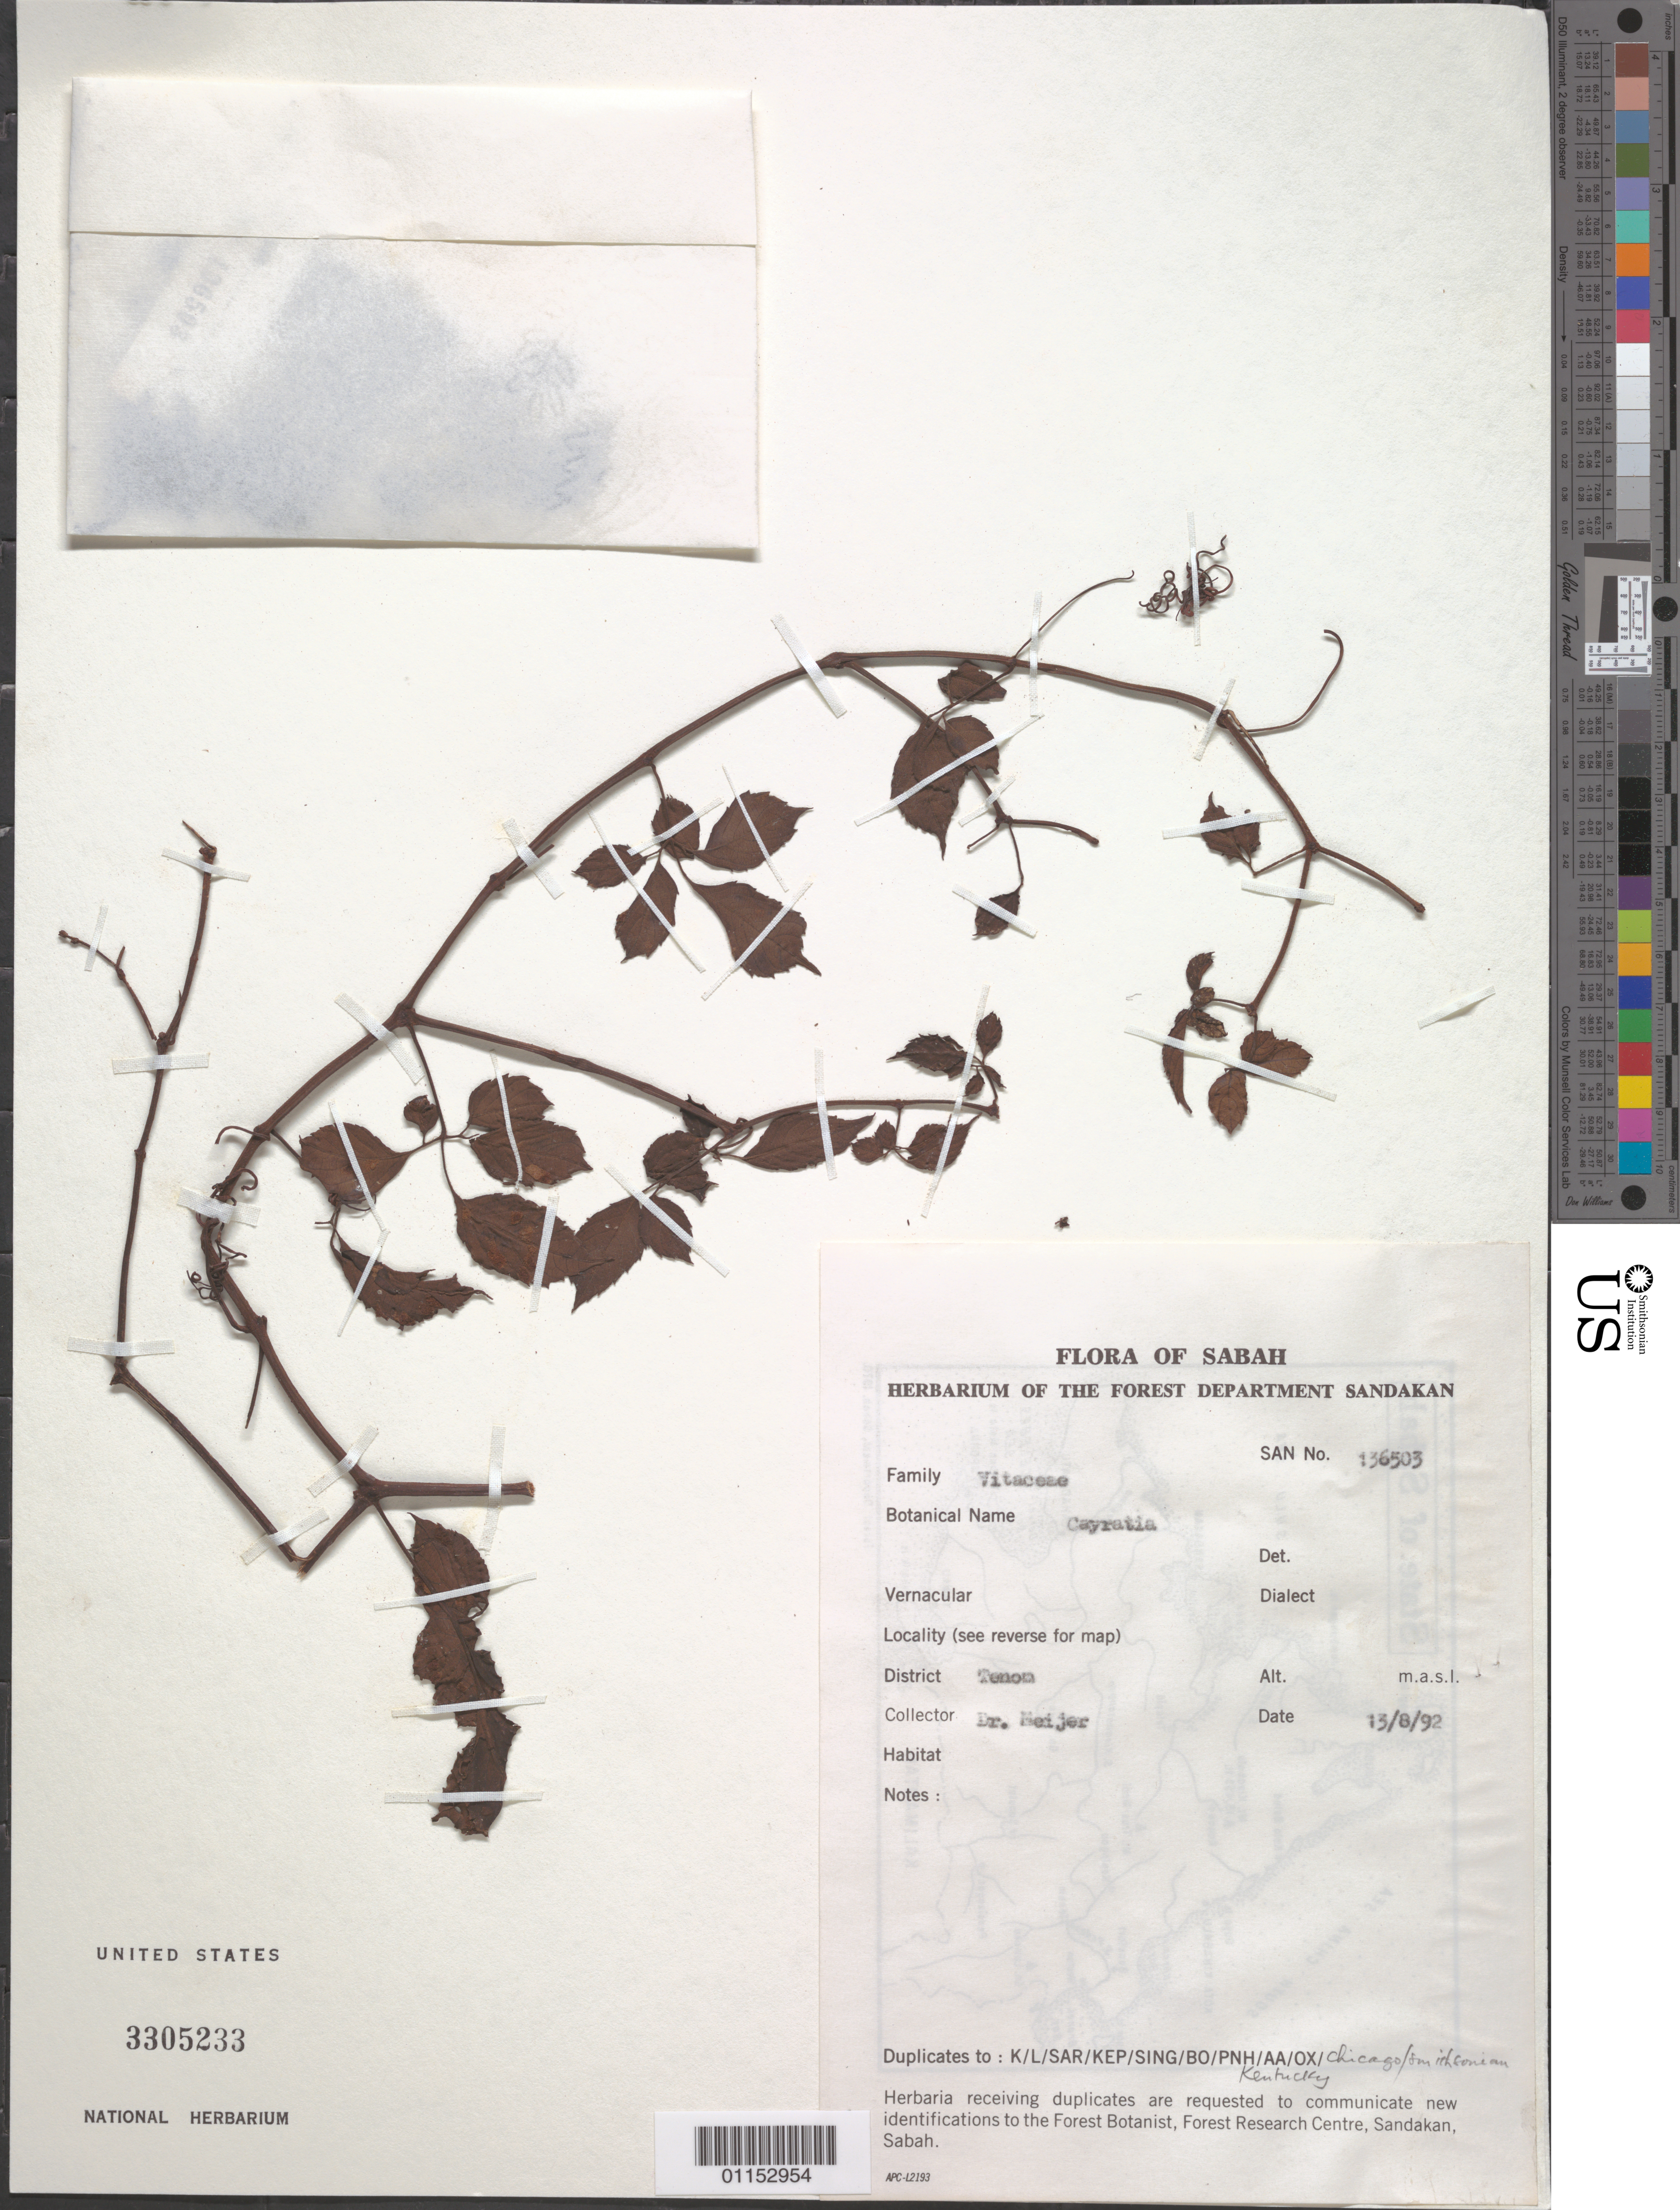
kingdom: Plantae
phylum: Tracheophyta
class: Magnoliopsida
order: Vitales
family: Vitaceae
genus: Cayratia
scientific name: Cayratia sp.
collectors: -- Meijer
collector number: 136503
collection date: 1992-08-13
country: Malaysia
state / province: Sabah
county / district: Tenom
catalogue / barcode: US 3305233